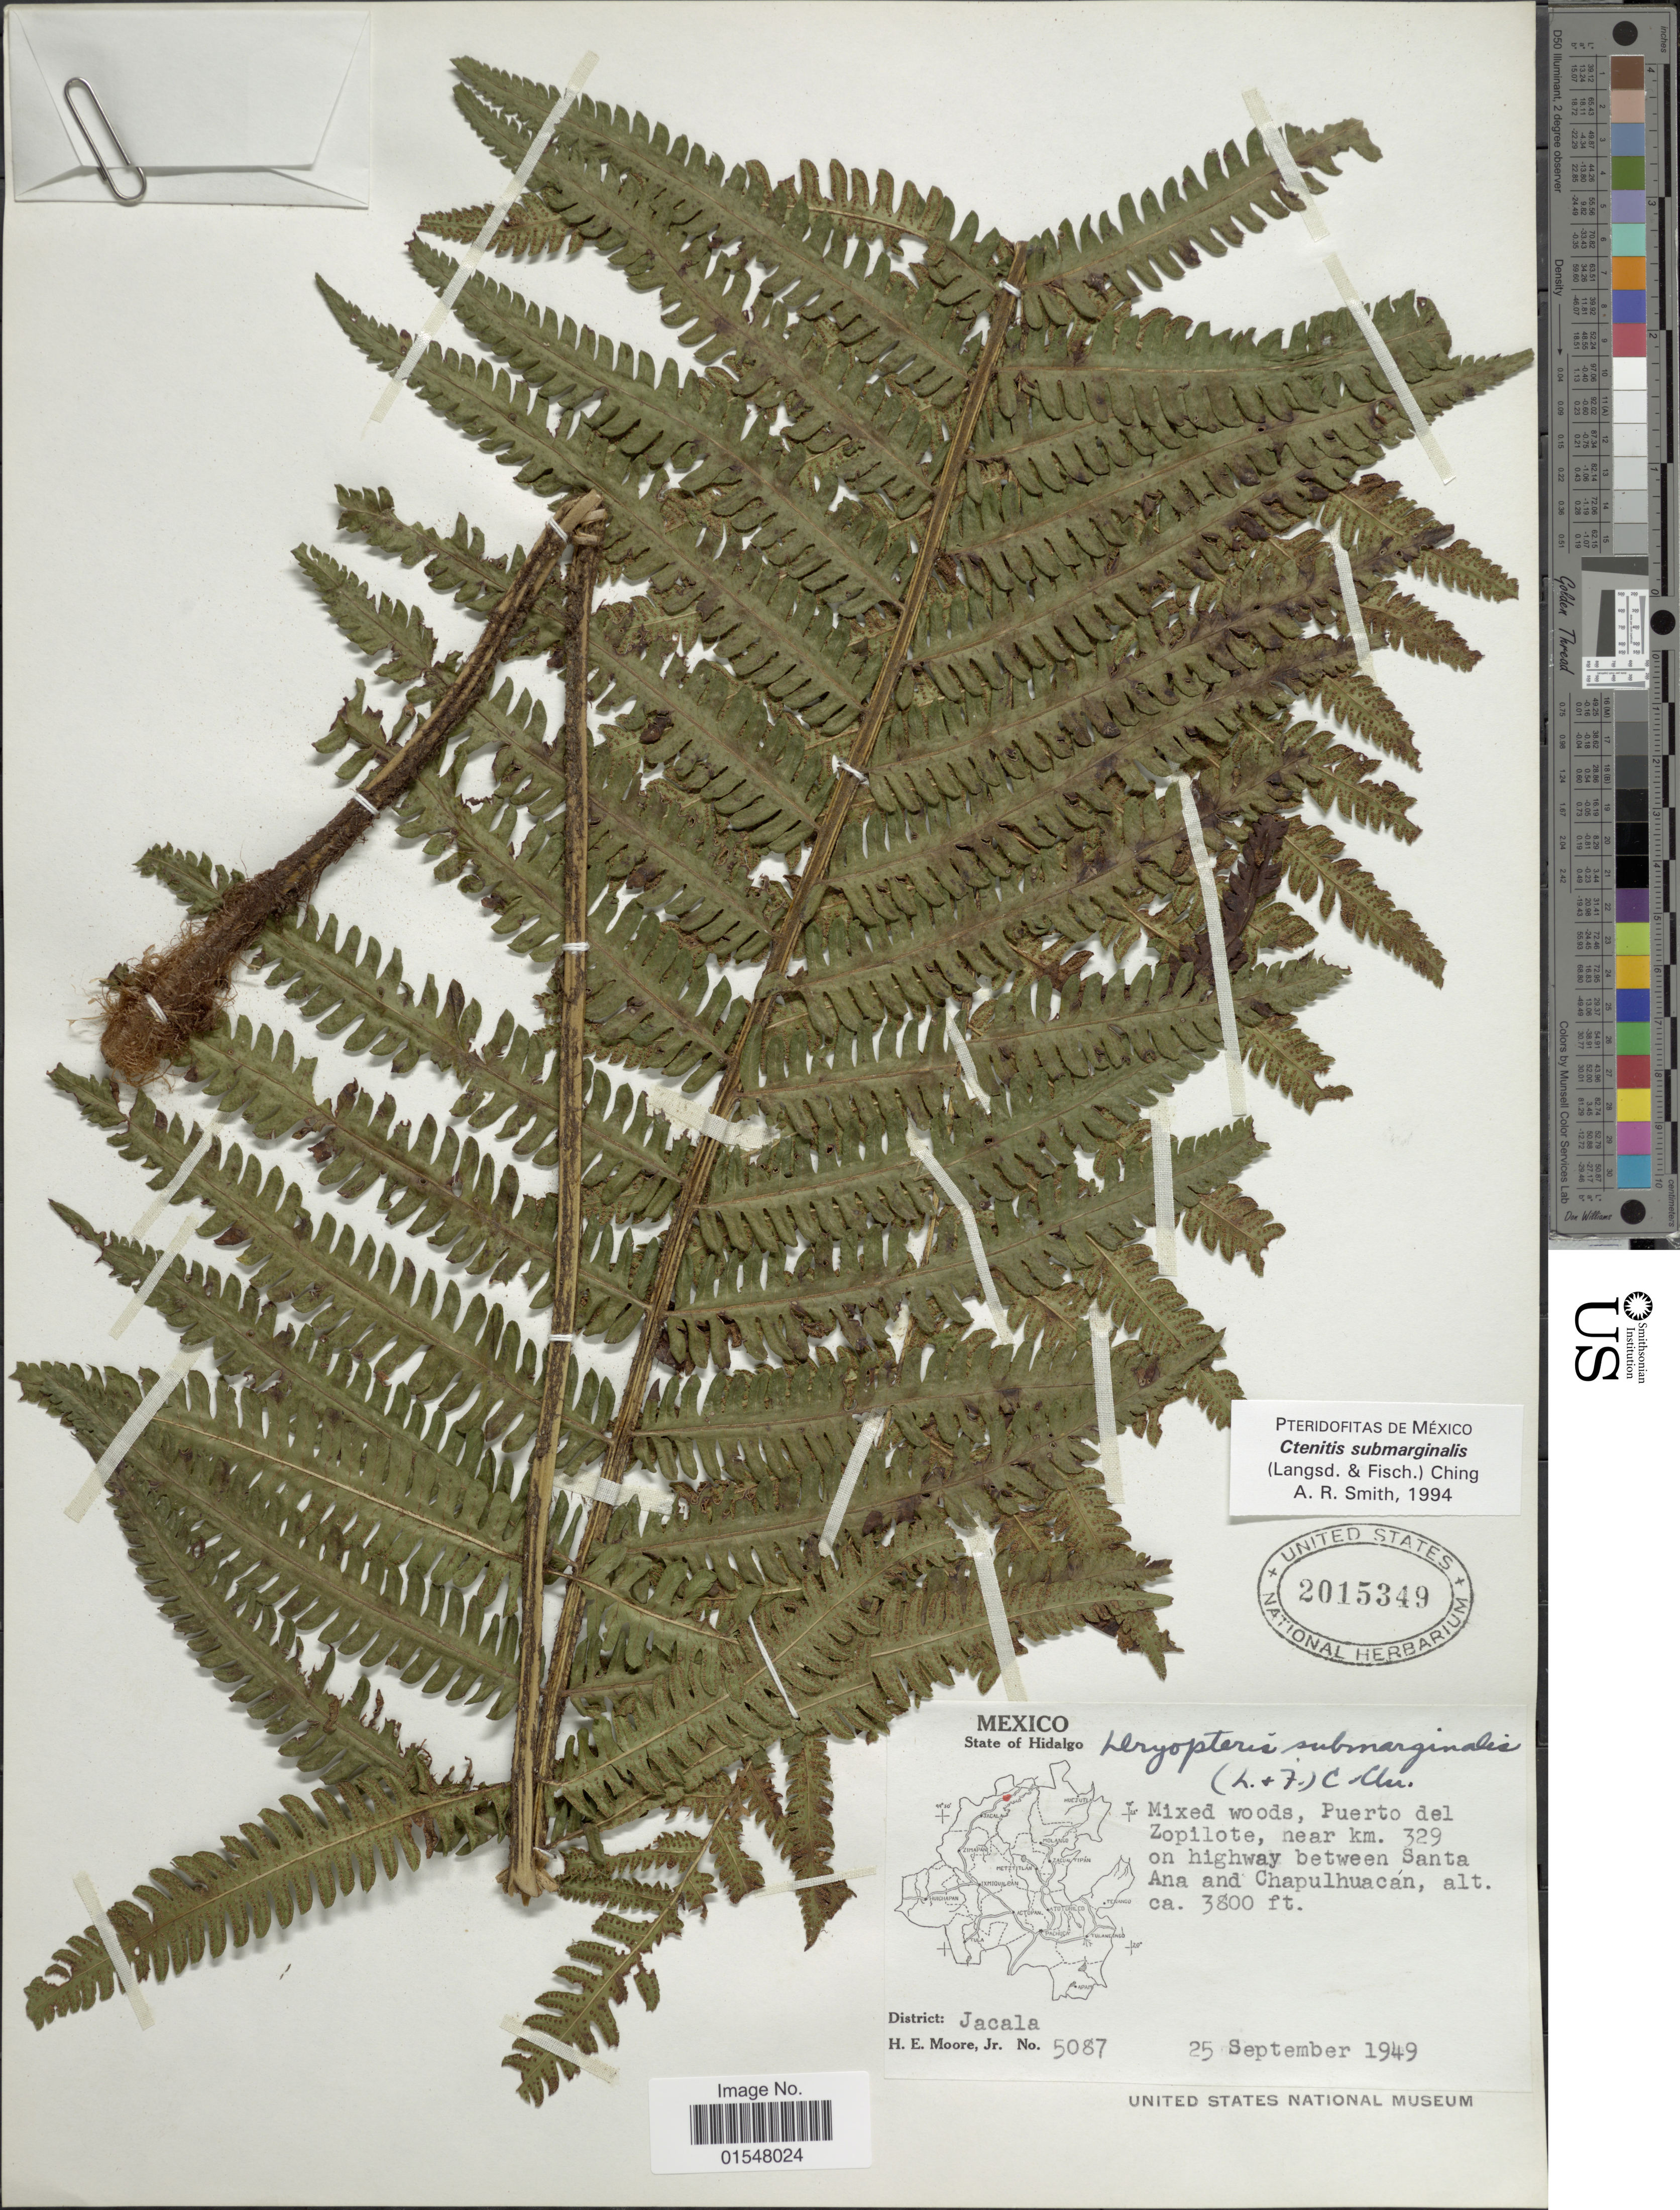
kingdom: Plantae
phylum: Tracheophyta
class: Polypodiopsida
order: Polypodiales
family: Dryopteridaceae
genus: Ctenitis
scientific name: Ctenitis submarginalis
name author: (Langsd. & Fisch.) Ching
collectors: H. Moore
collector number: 5087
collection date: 1949-09-25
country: Mexico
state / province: Hidalgo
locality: Mixed woods, Puerto del Zopilote, near km. 329 on highway between Santa Ana and Chapulhucán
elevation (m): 1158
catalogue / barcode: US 2015349